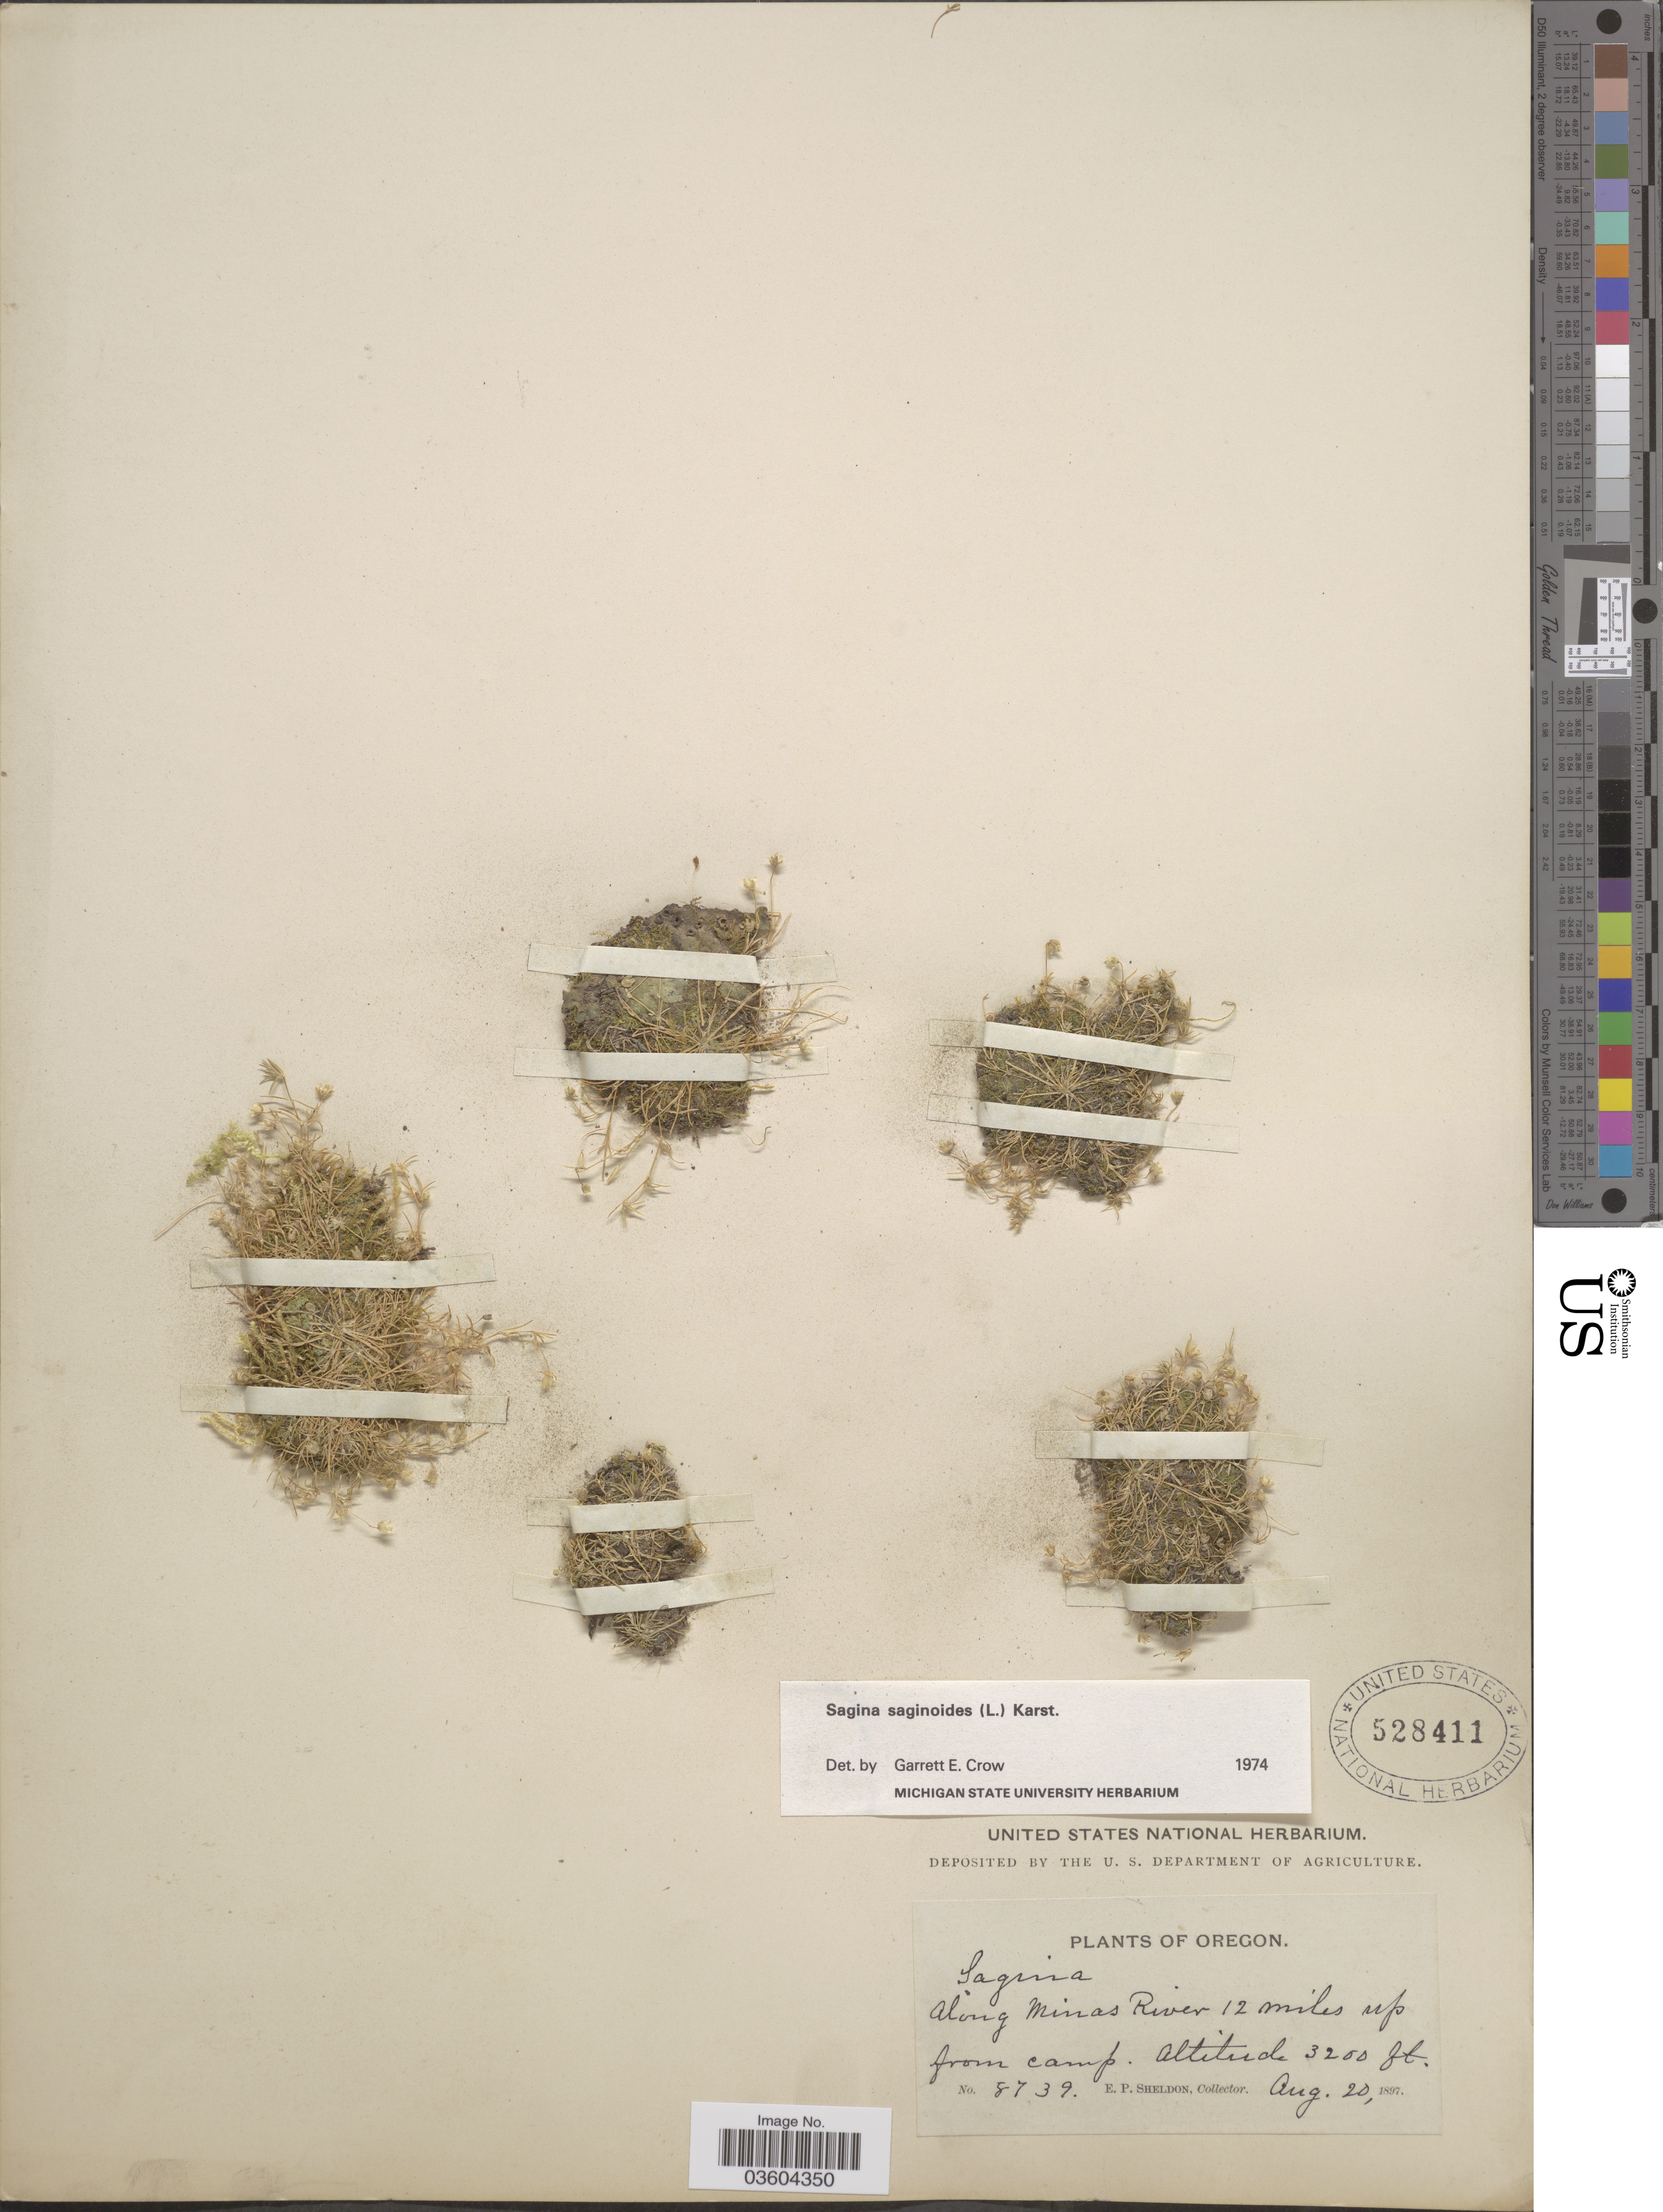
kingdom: Plantae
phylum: Tracheophyta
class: Magnoliopsida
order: Caryophyllales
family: Caryophyllaceae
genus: Sagina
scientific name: Sagina saginoides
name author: (L.) H. Karst.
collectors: E. P. Sheldon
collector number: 8739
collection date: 1897-08-20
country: United States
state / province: Oregon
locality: Along Minas River 12 miles up from camp.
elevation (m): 975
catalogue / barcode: US 528411